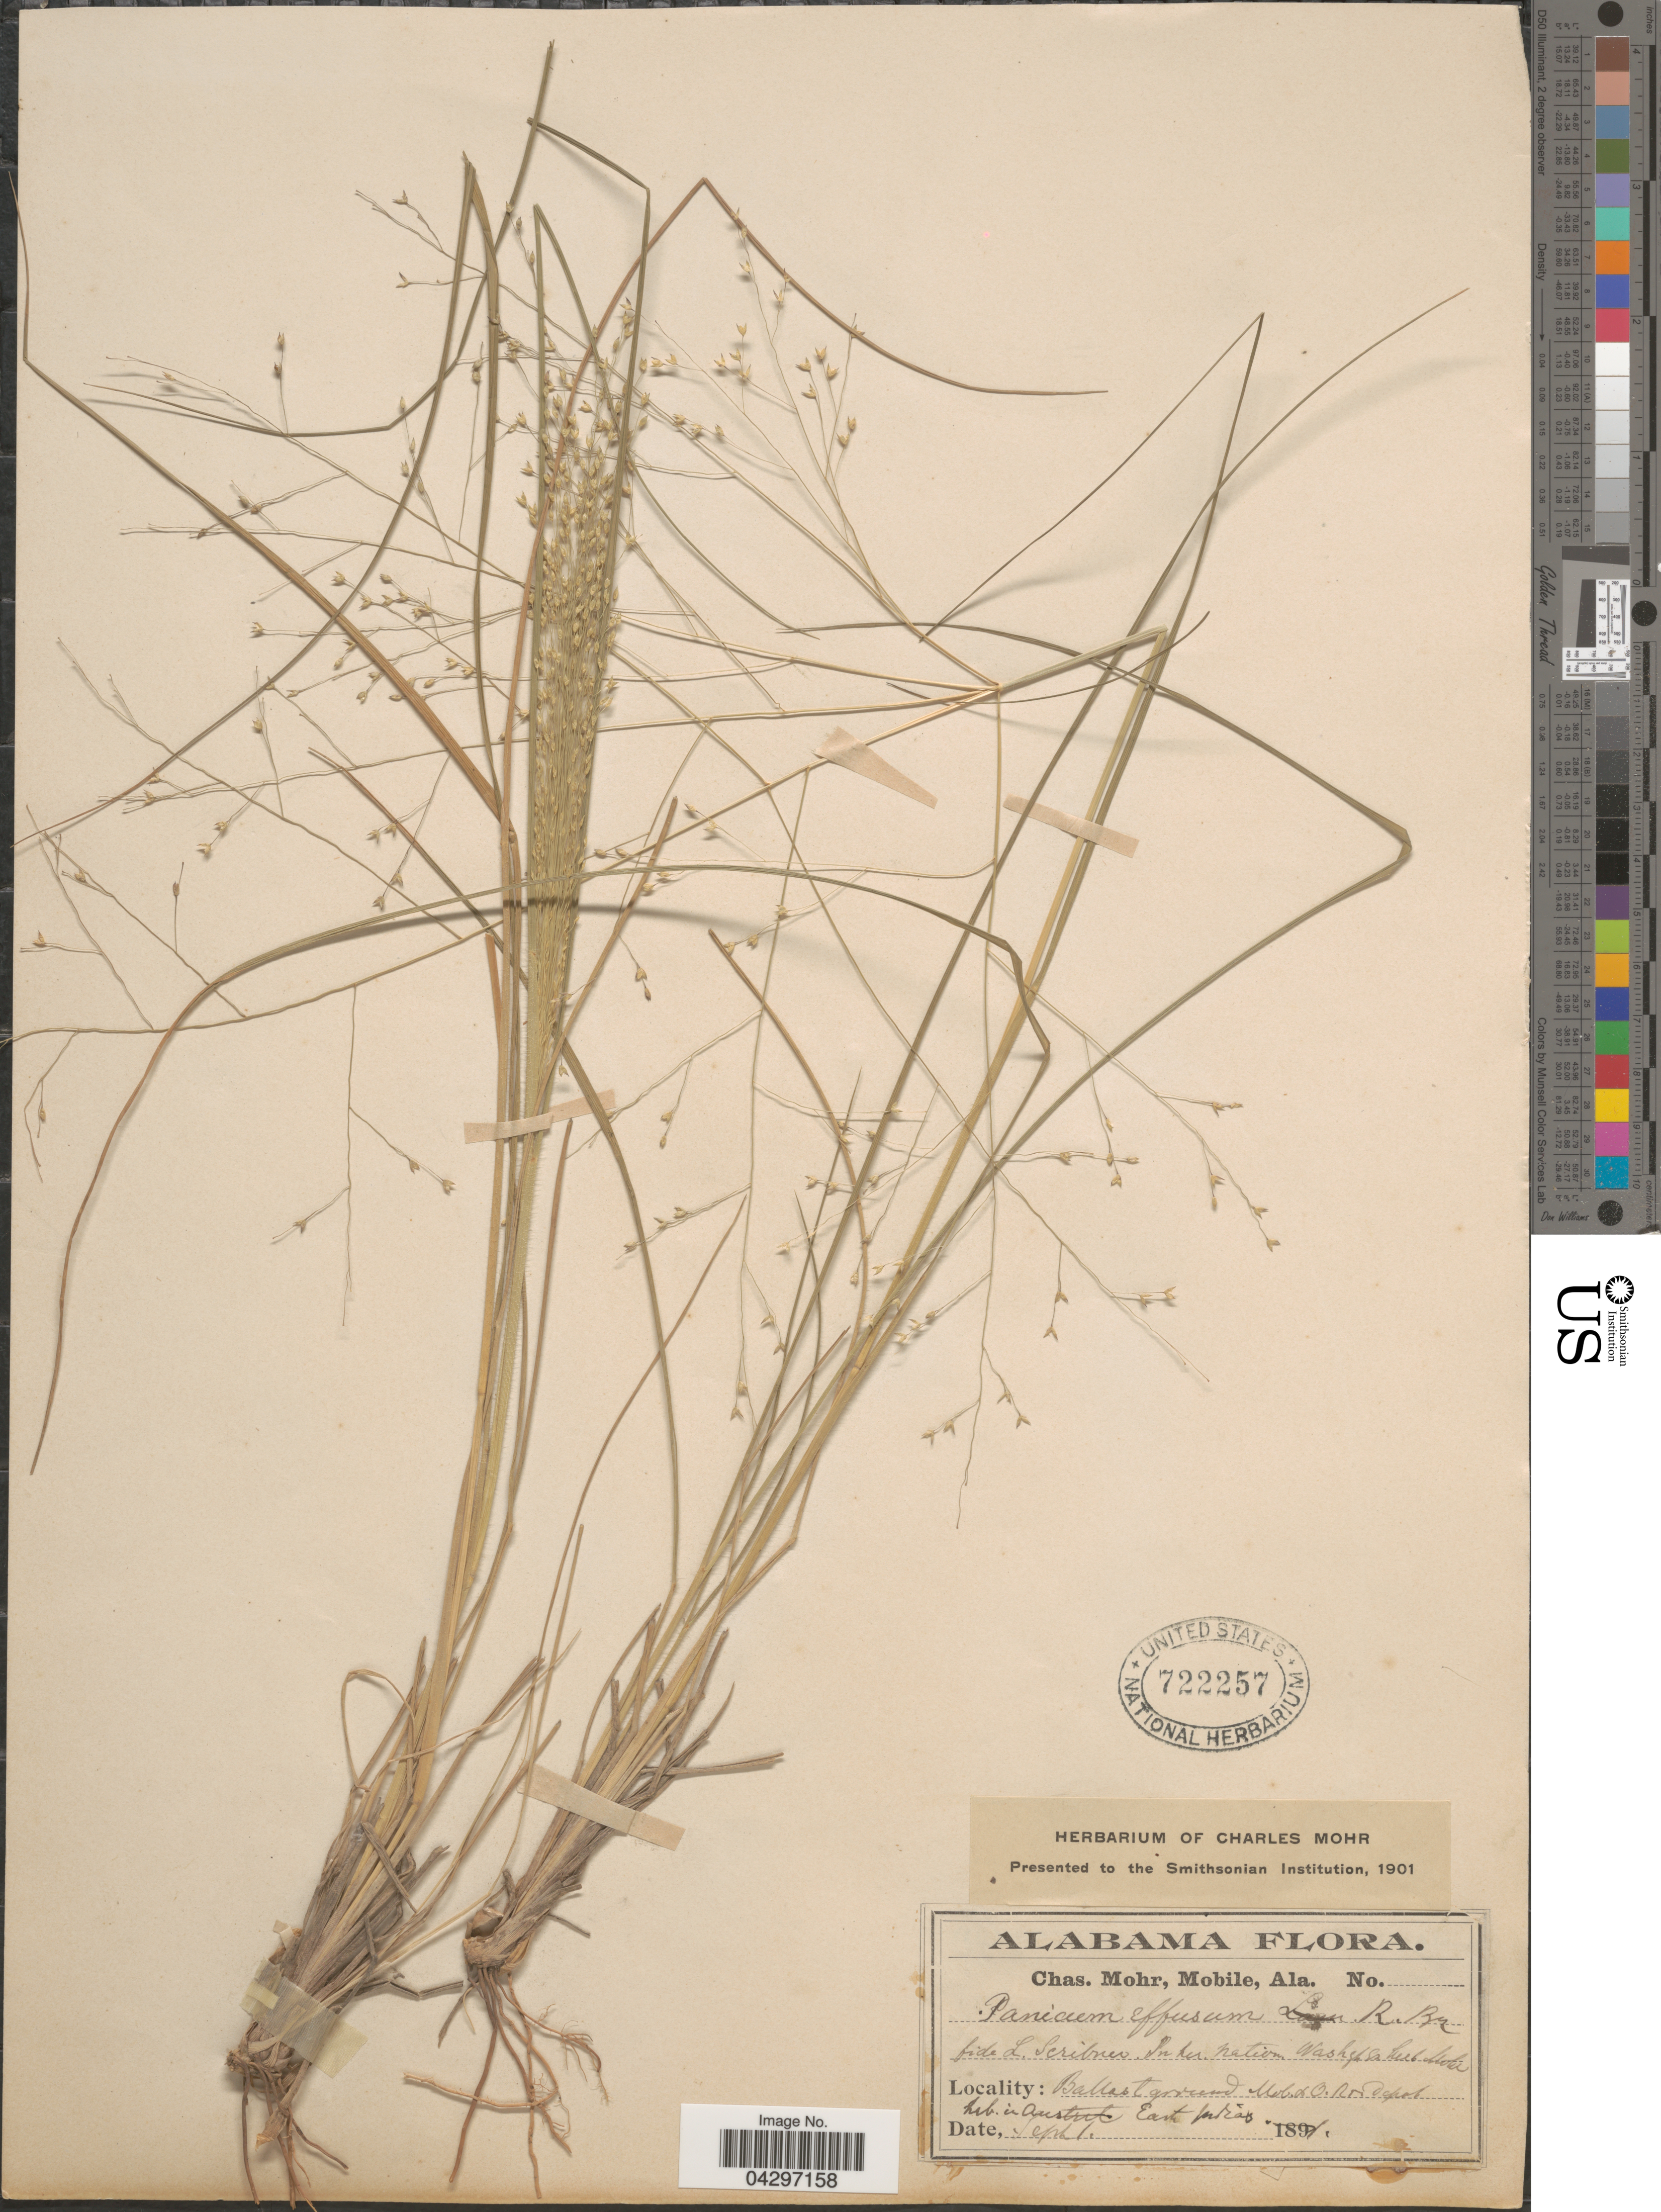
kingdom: Plantae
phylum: Tracheophyta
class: Liliopsida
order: Poales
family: Poaceae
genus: Panicum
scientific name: Panicum bergii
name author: Arechav.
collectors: Mohr, C. T. (herbarium)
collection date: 1894-09-01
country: United States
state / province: Alabama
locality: Ballast ground Mob. & O. R. depot.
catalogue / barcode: US 722257